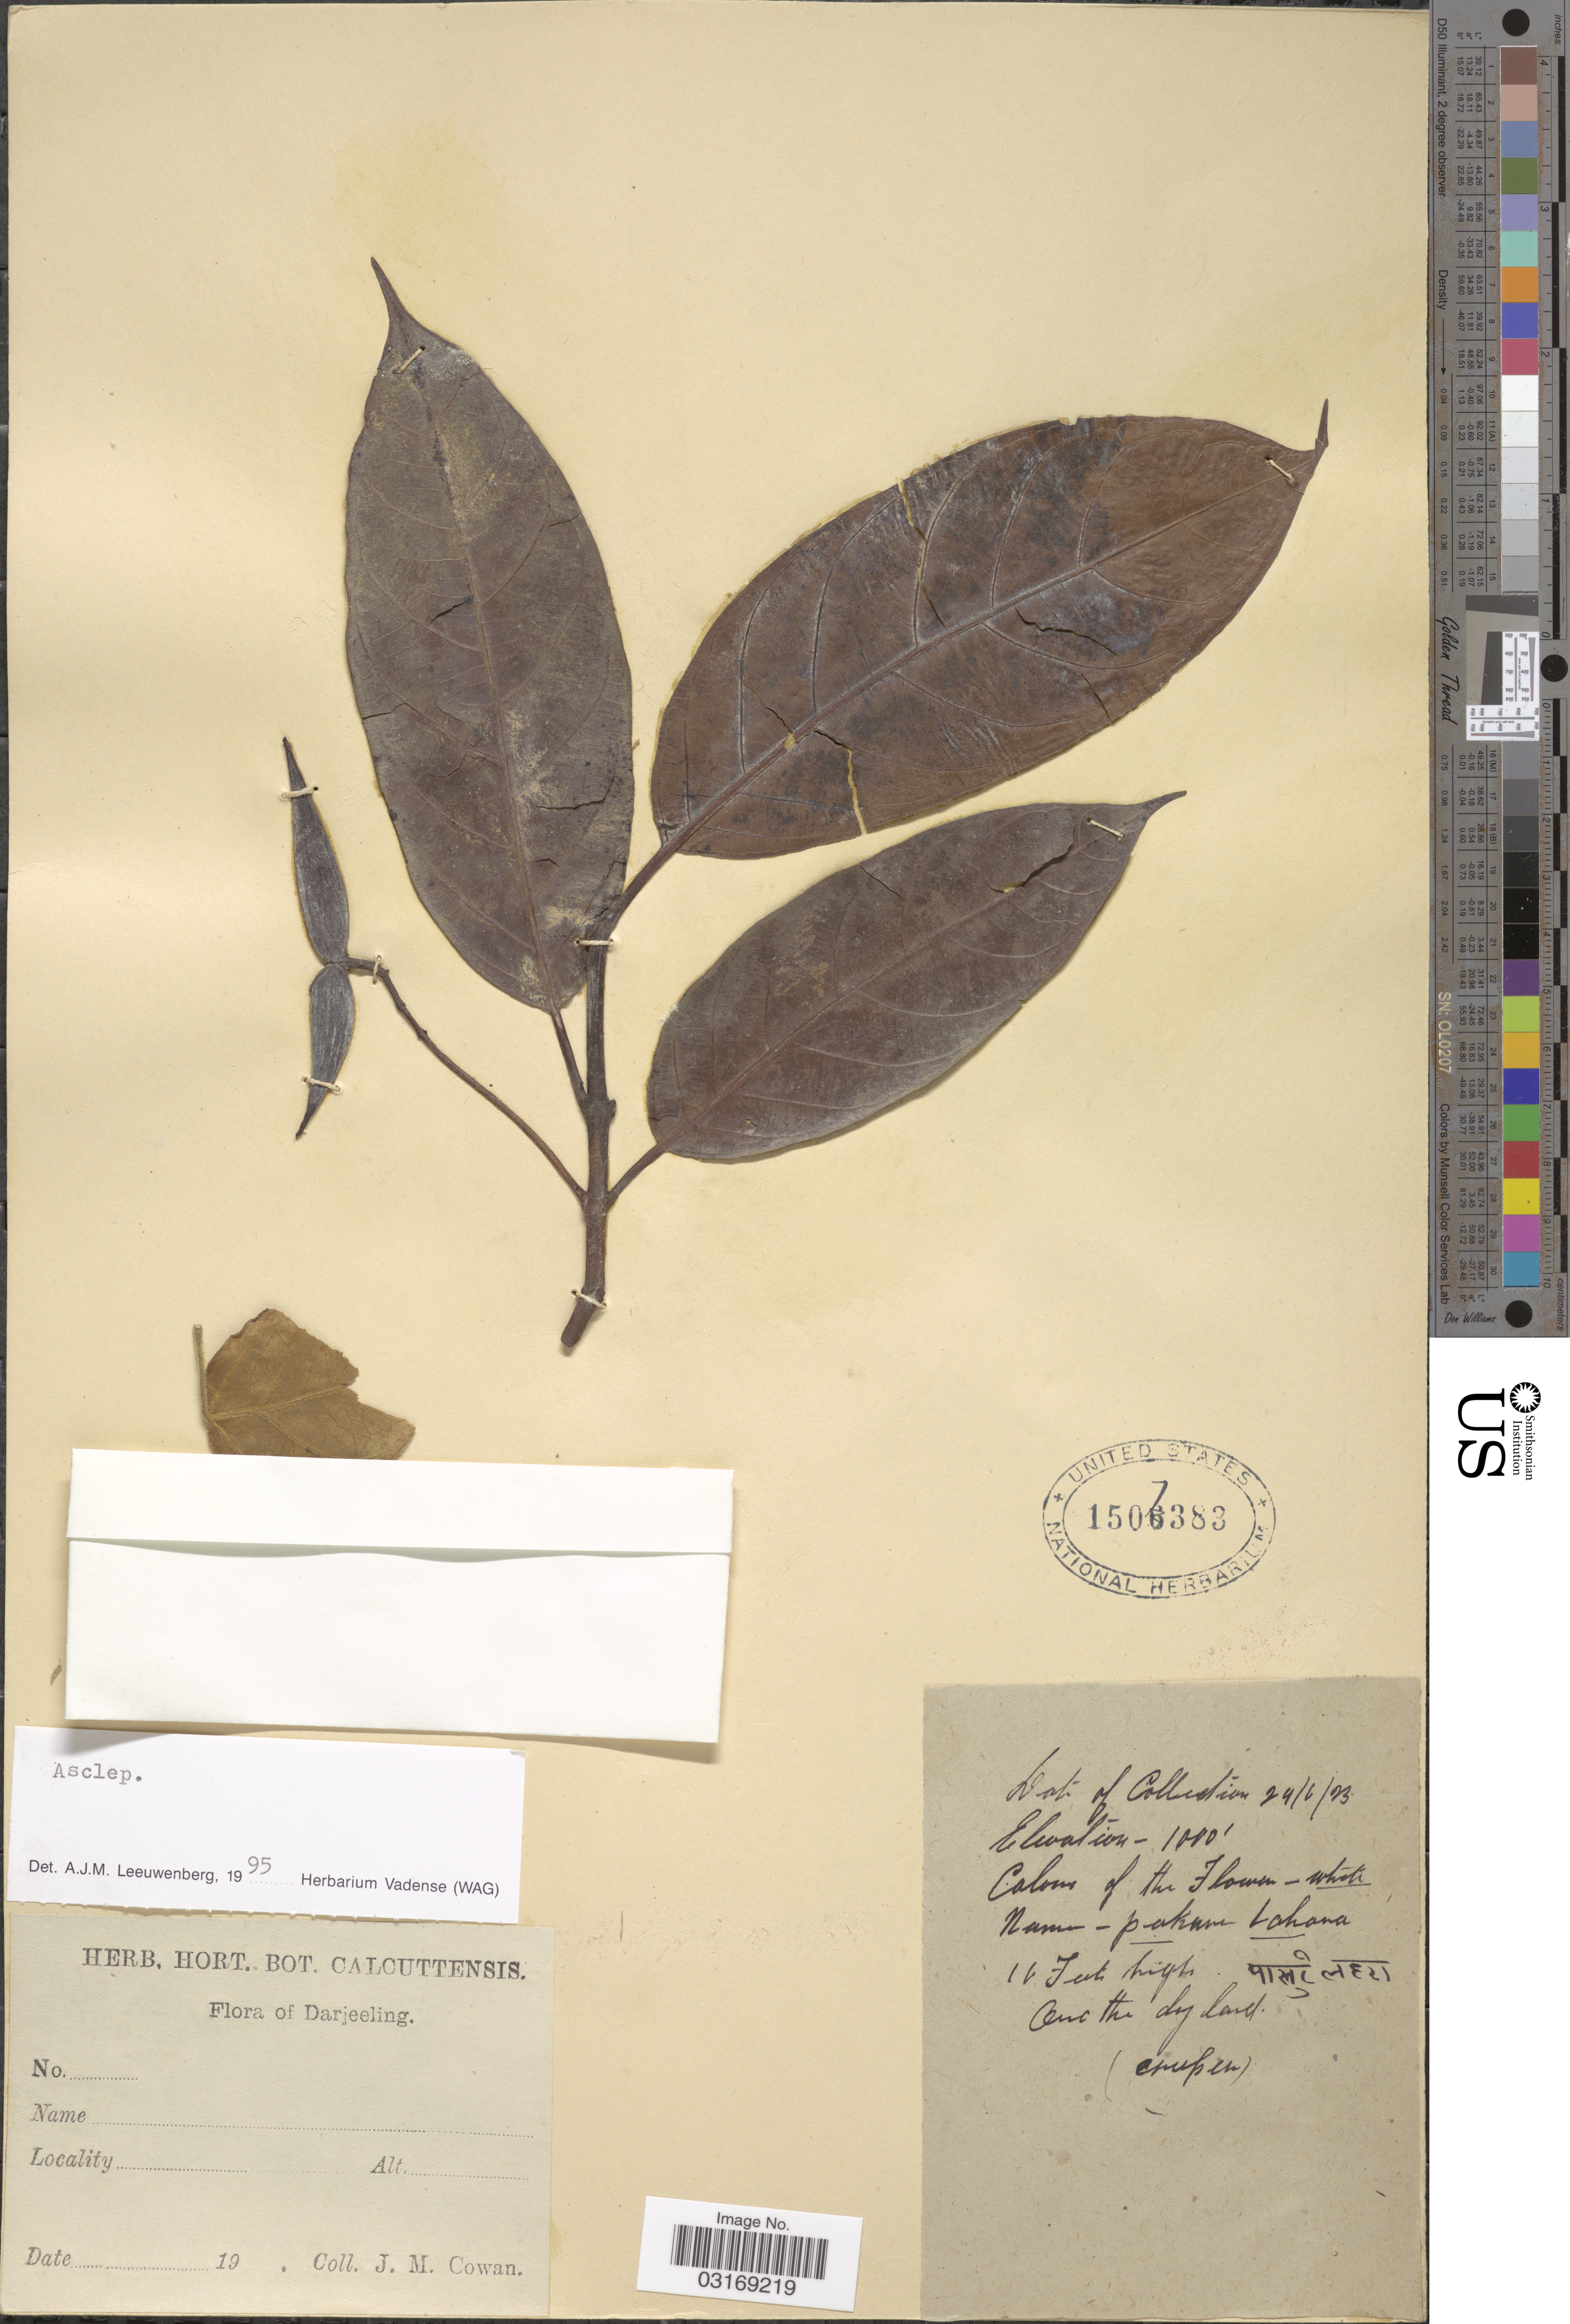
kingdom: Plantae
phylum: Tracheophyta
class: Magnoliopsida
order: Gentianales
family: Apocynaceae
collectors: J. M. Cowan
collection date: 1923-06-24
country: India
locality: Darjeeling,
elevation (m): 305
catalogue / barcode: US 1507383